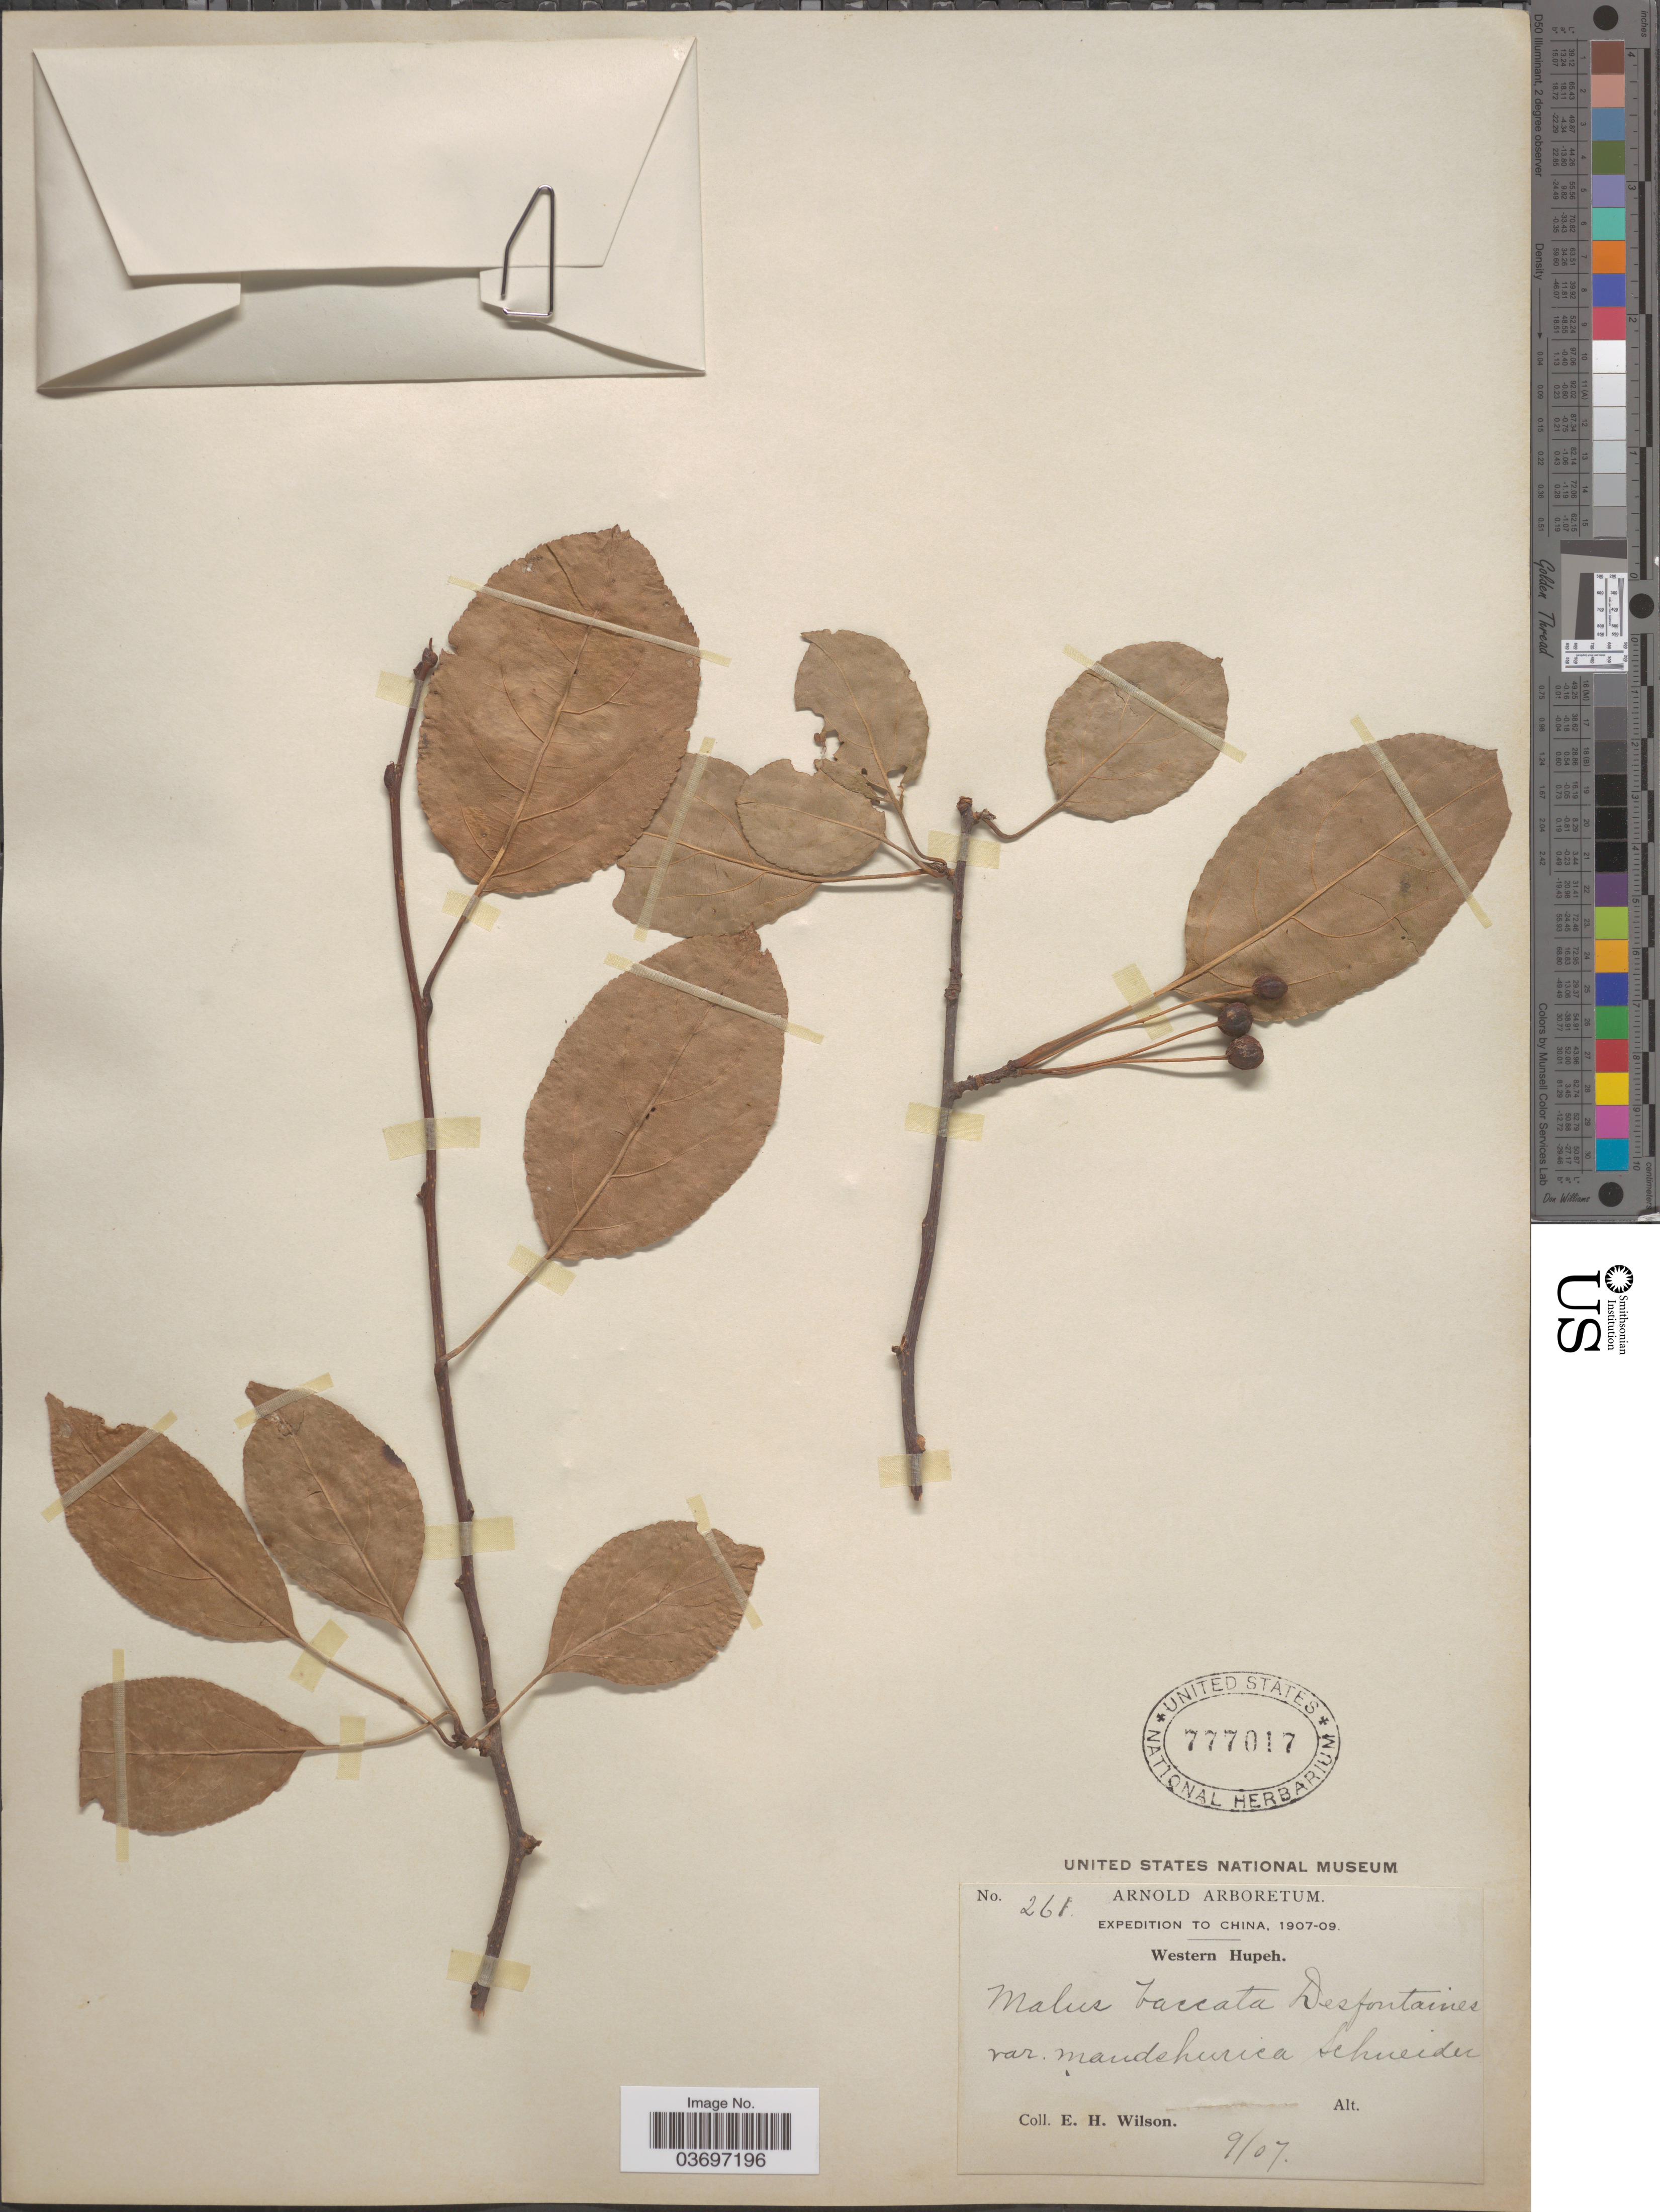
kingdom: Plantae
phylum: Tracheophyta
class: Magnoliopsida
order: Rosales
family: Rosaceae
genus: Malus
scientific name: Malus baccata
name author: (L.) Borkh.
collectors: E. Wilson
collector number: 261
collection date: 1907-09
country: China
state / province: Hubei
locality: Western Hupeh.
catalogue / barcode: US 777017